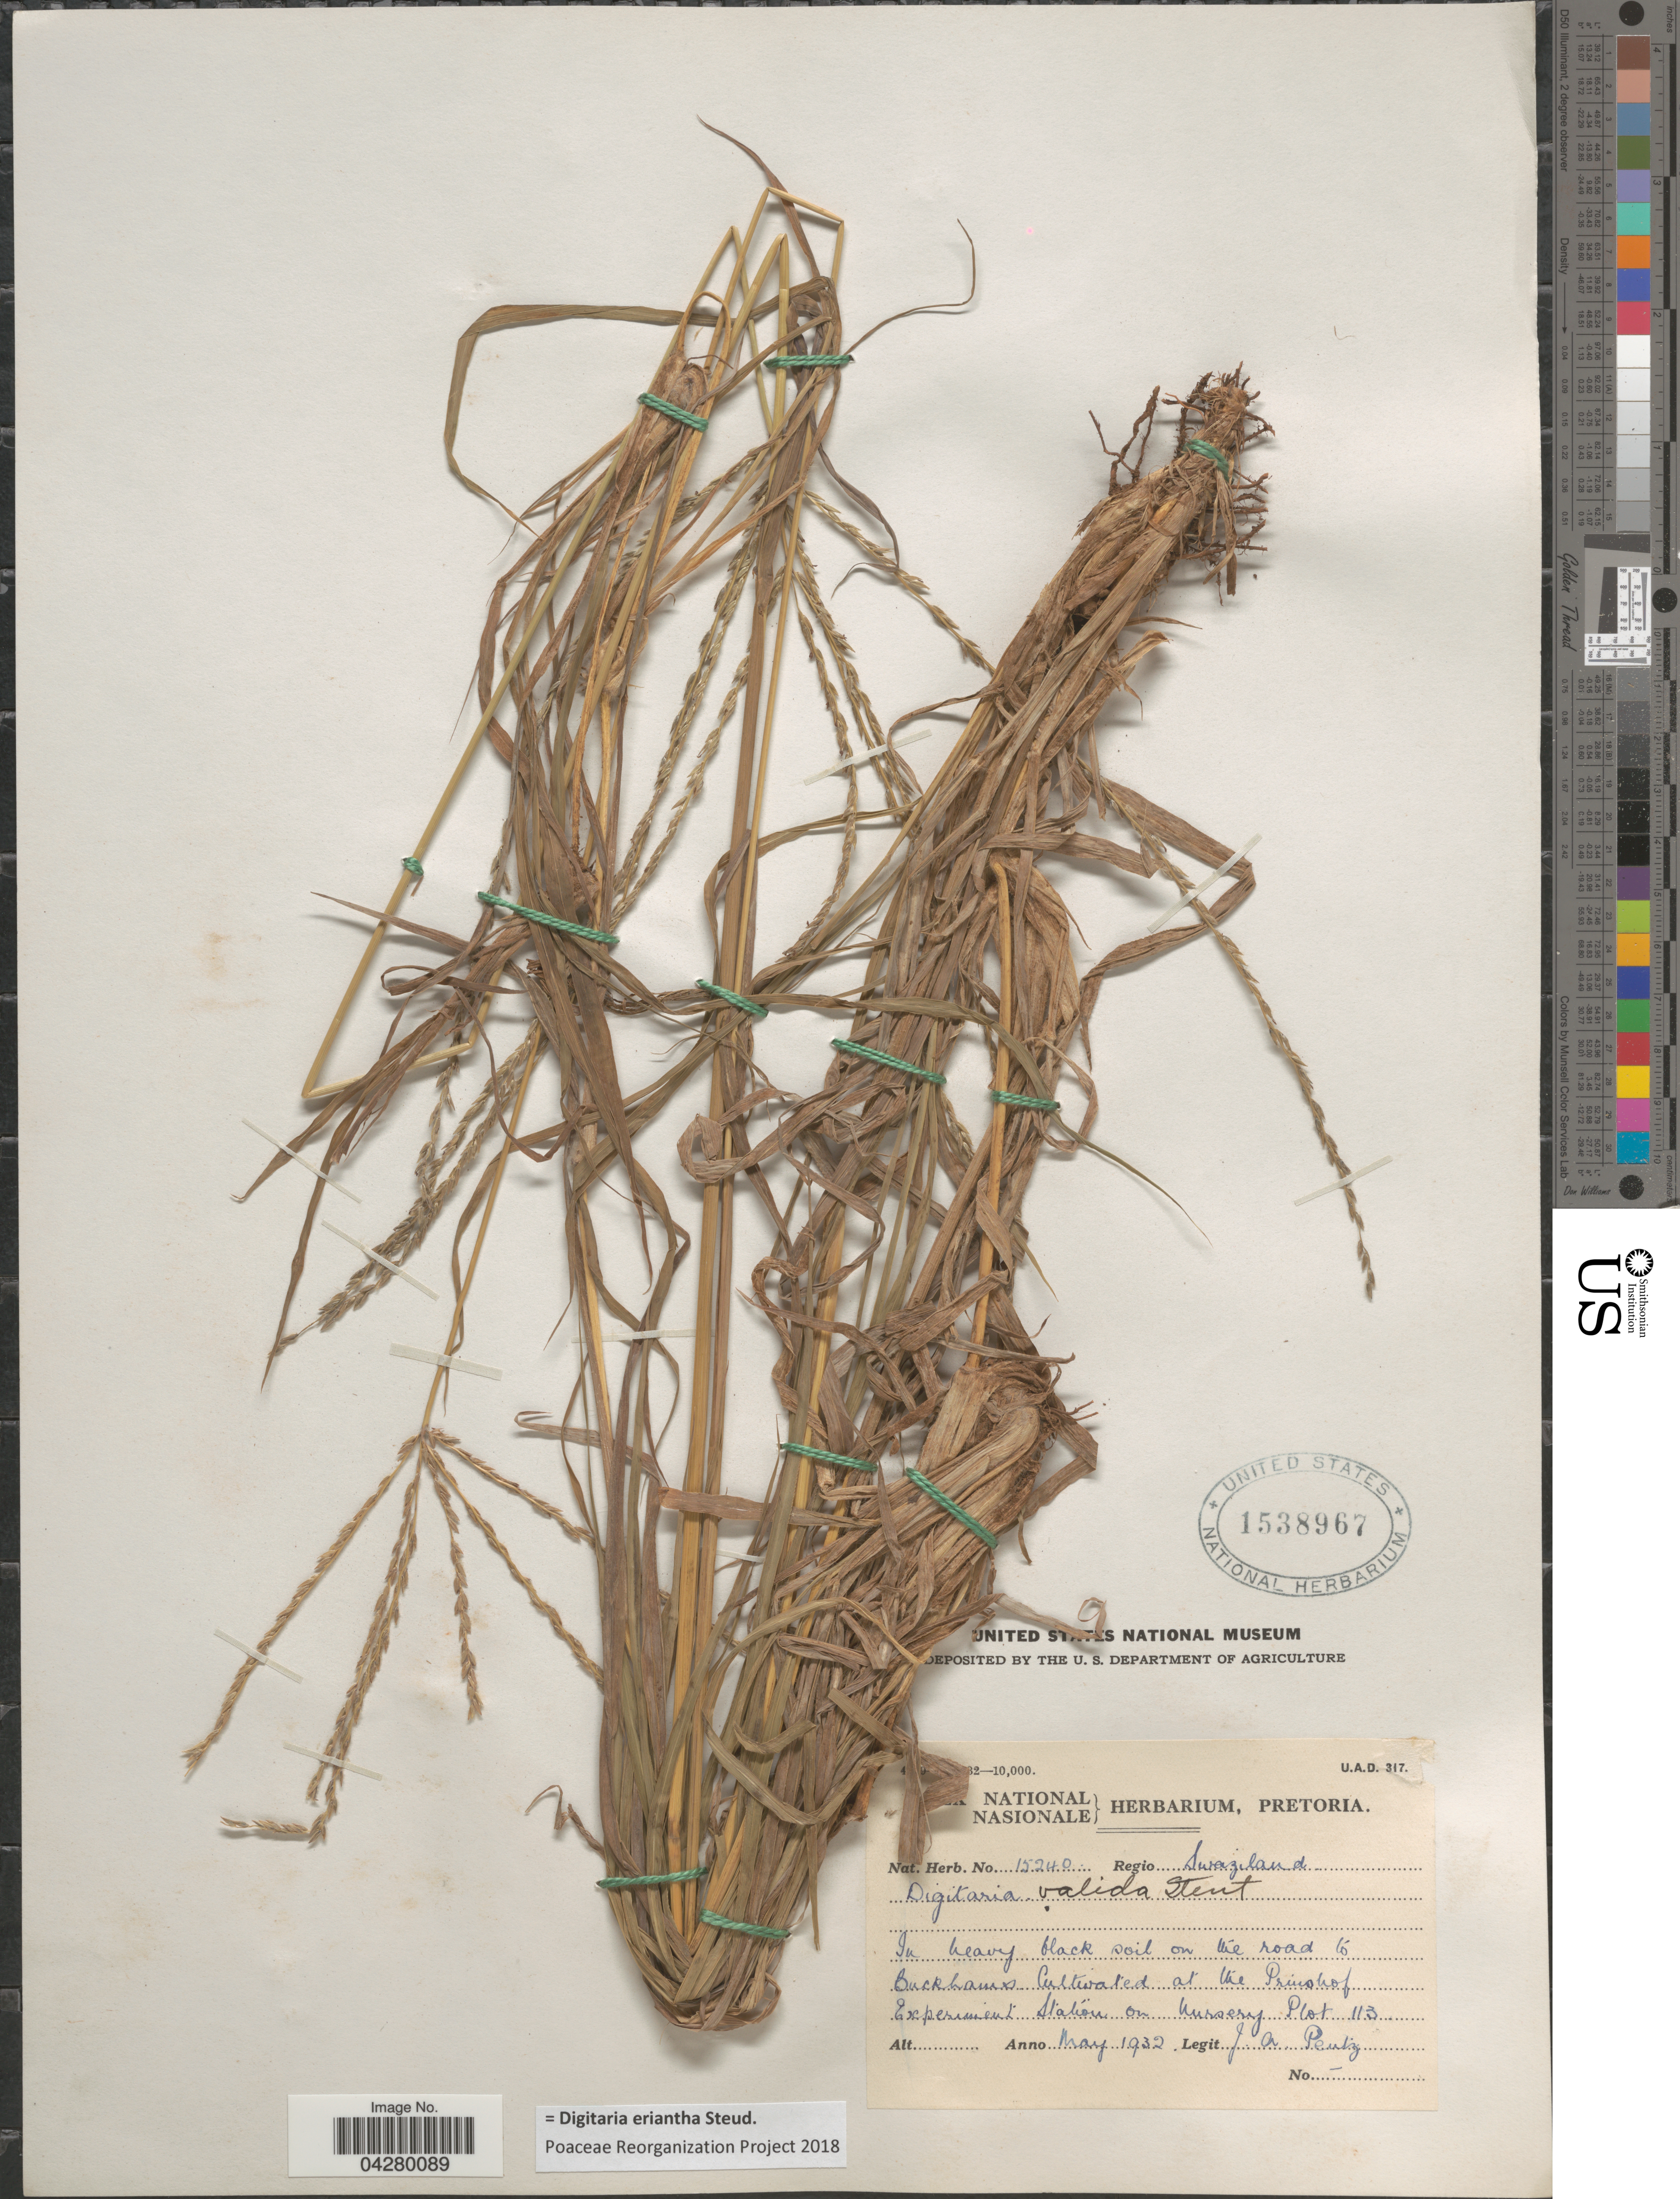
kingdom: Plantae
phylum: Tracheophyta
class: Liliopsida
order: Poales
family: Poaceae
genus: Digitaria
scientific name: Digitaria eriantha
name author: Steud.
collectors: J. Pentz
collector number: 15240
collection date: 1932-05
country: Eswatini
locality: In heavy black soil on the road to Buckhams. Cultivated at the Prinshof Experiment Station on Nursery Plot 113.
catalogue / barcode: US 1538967